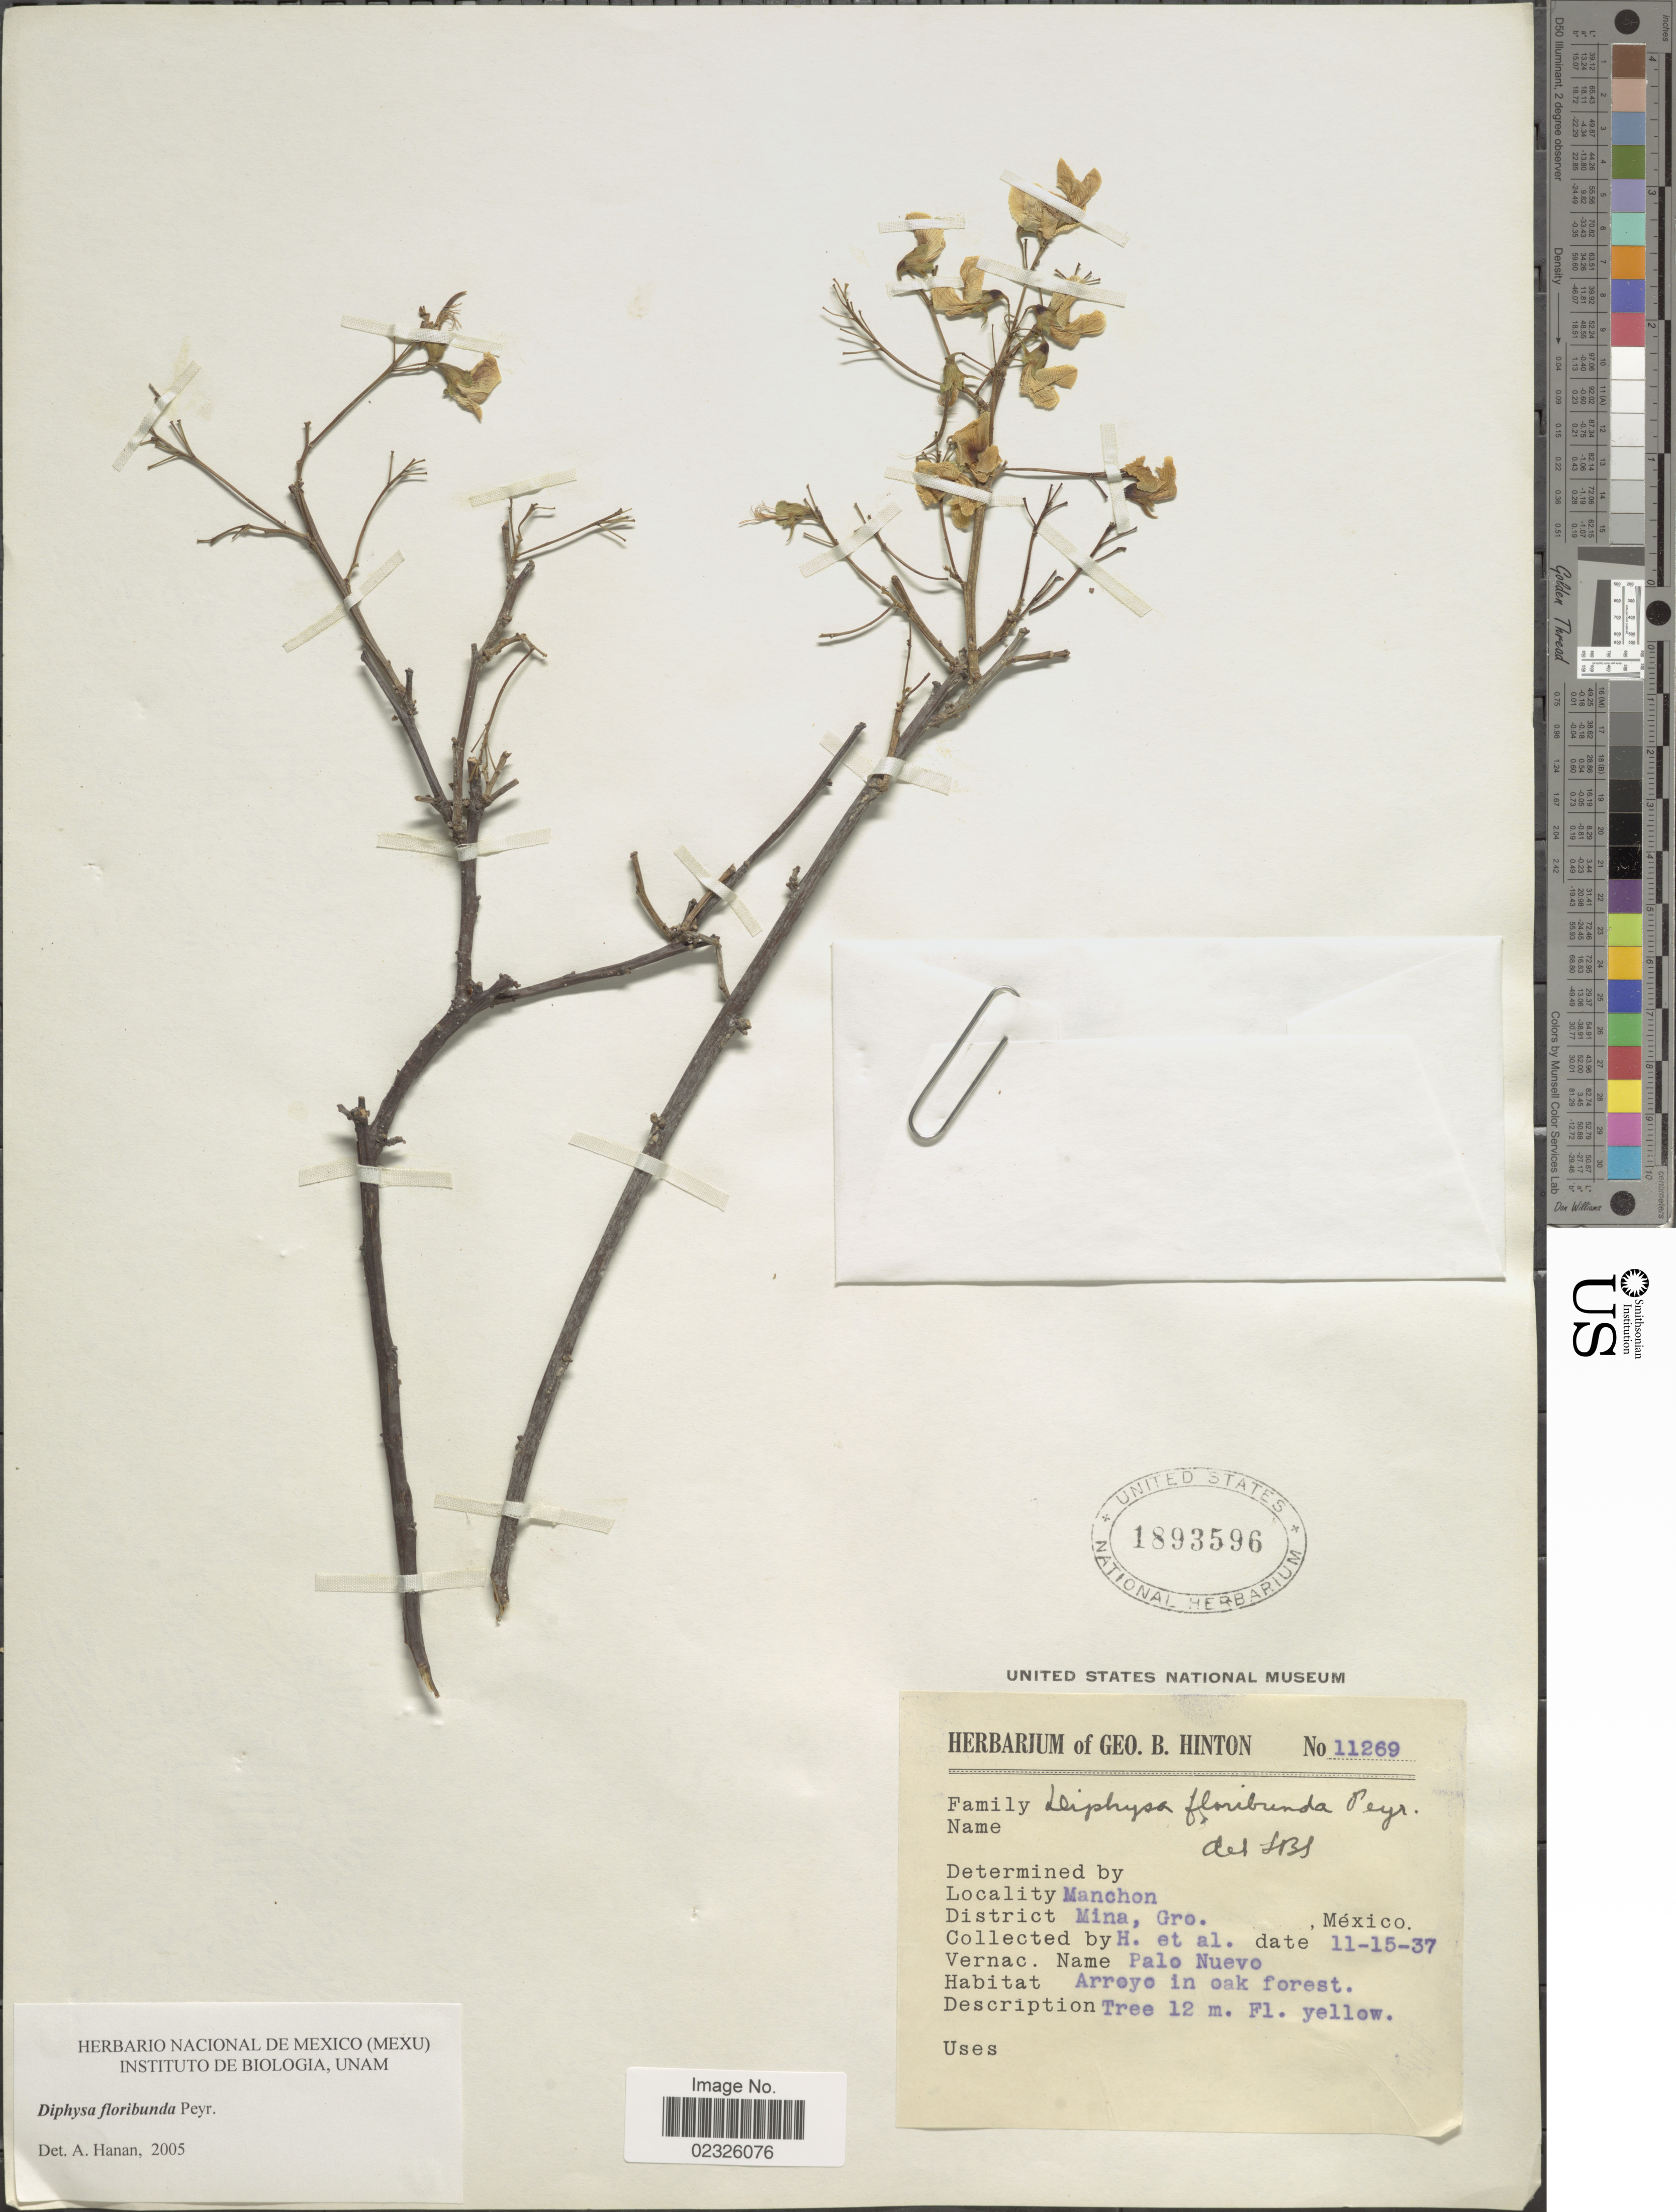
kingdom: Plantae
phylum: Tracheophyta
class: Magnoliopsida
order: Fabales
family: Fabaceae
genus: Diphysa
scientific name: Diphysa floribunda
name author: Peyr.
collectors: G. B. Hinton & et al.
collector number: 11269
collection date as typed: Transcribed d/m/y: 15/11/37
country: Mexico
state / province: Guerrero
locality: Manchon, District Mina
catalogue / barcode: US 1893596